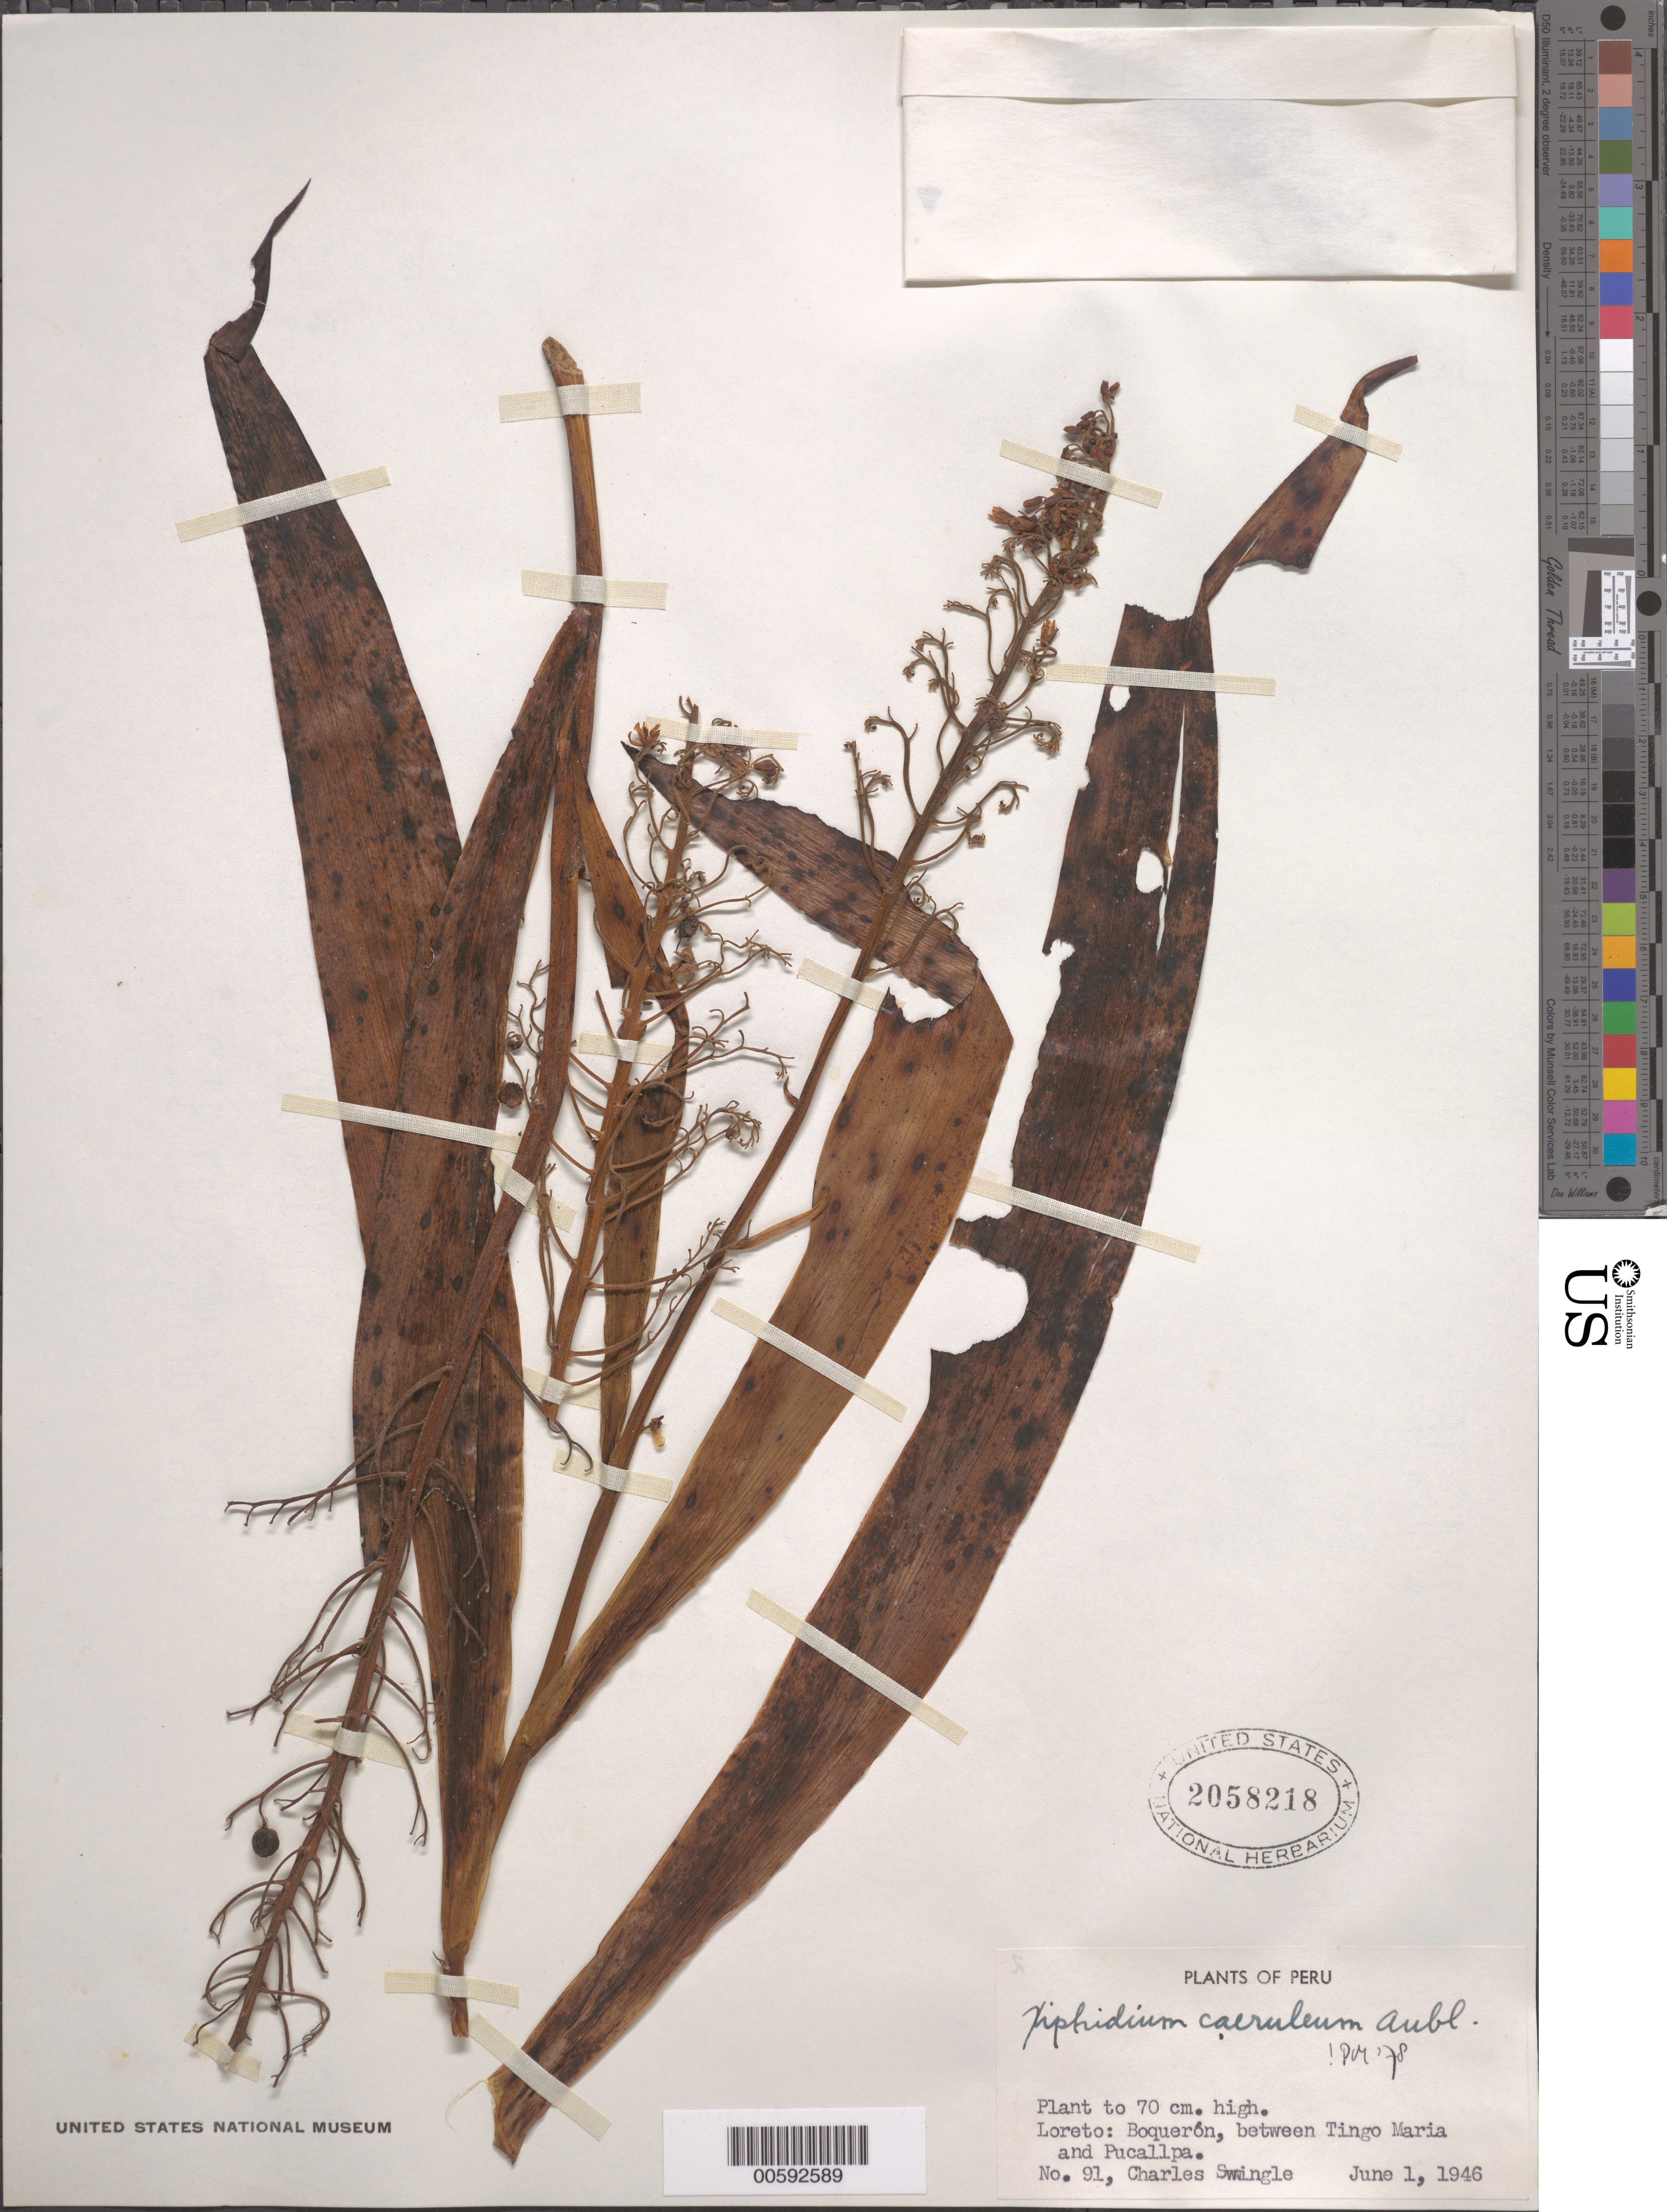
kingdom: Plantae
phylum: Tracheophyta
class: Liliopsida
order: Commelinales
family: Haemodoraceae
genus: Xiphidium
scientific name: Xiphidium caeruleum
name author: Aubl.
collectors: C. Swingle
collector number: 91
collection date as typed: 01 Jun 1946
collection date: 1946-06-01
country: Peru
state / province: Loreto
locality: Boqueron, between Tingo Maria and Pucallpa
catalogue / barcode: US 2058218